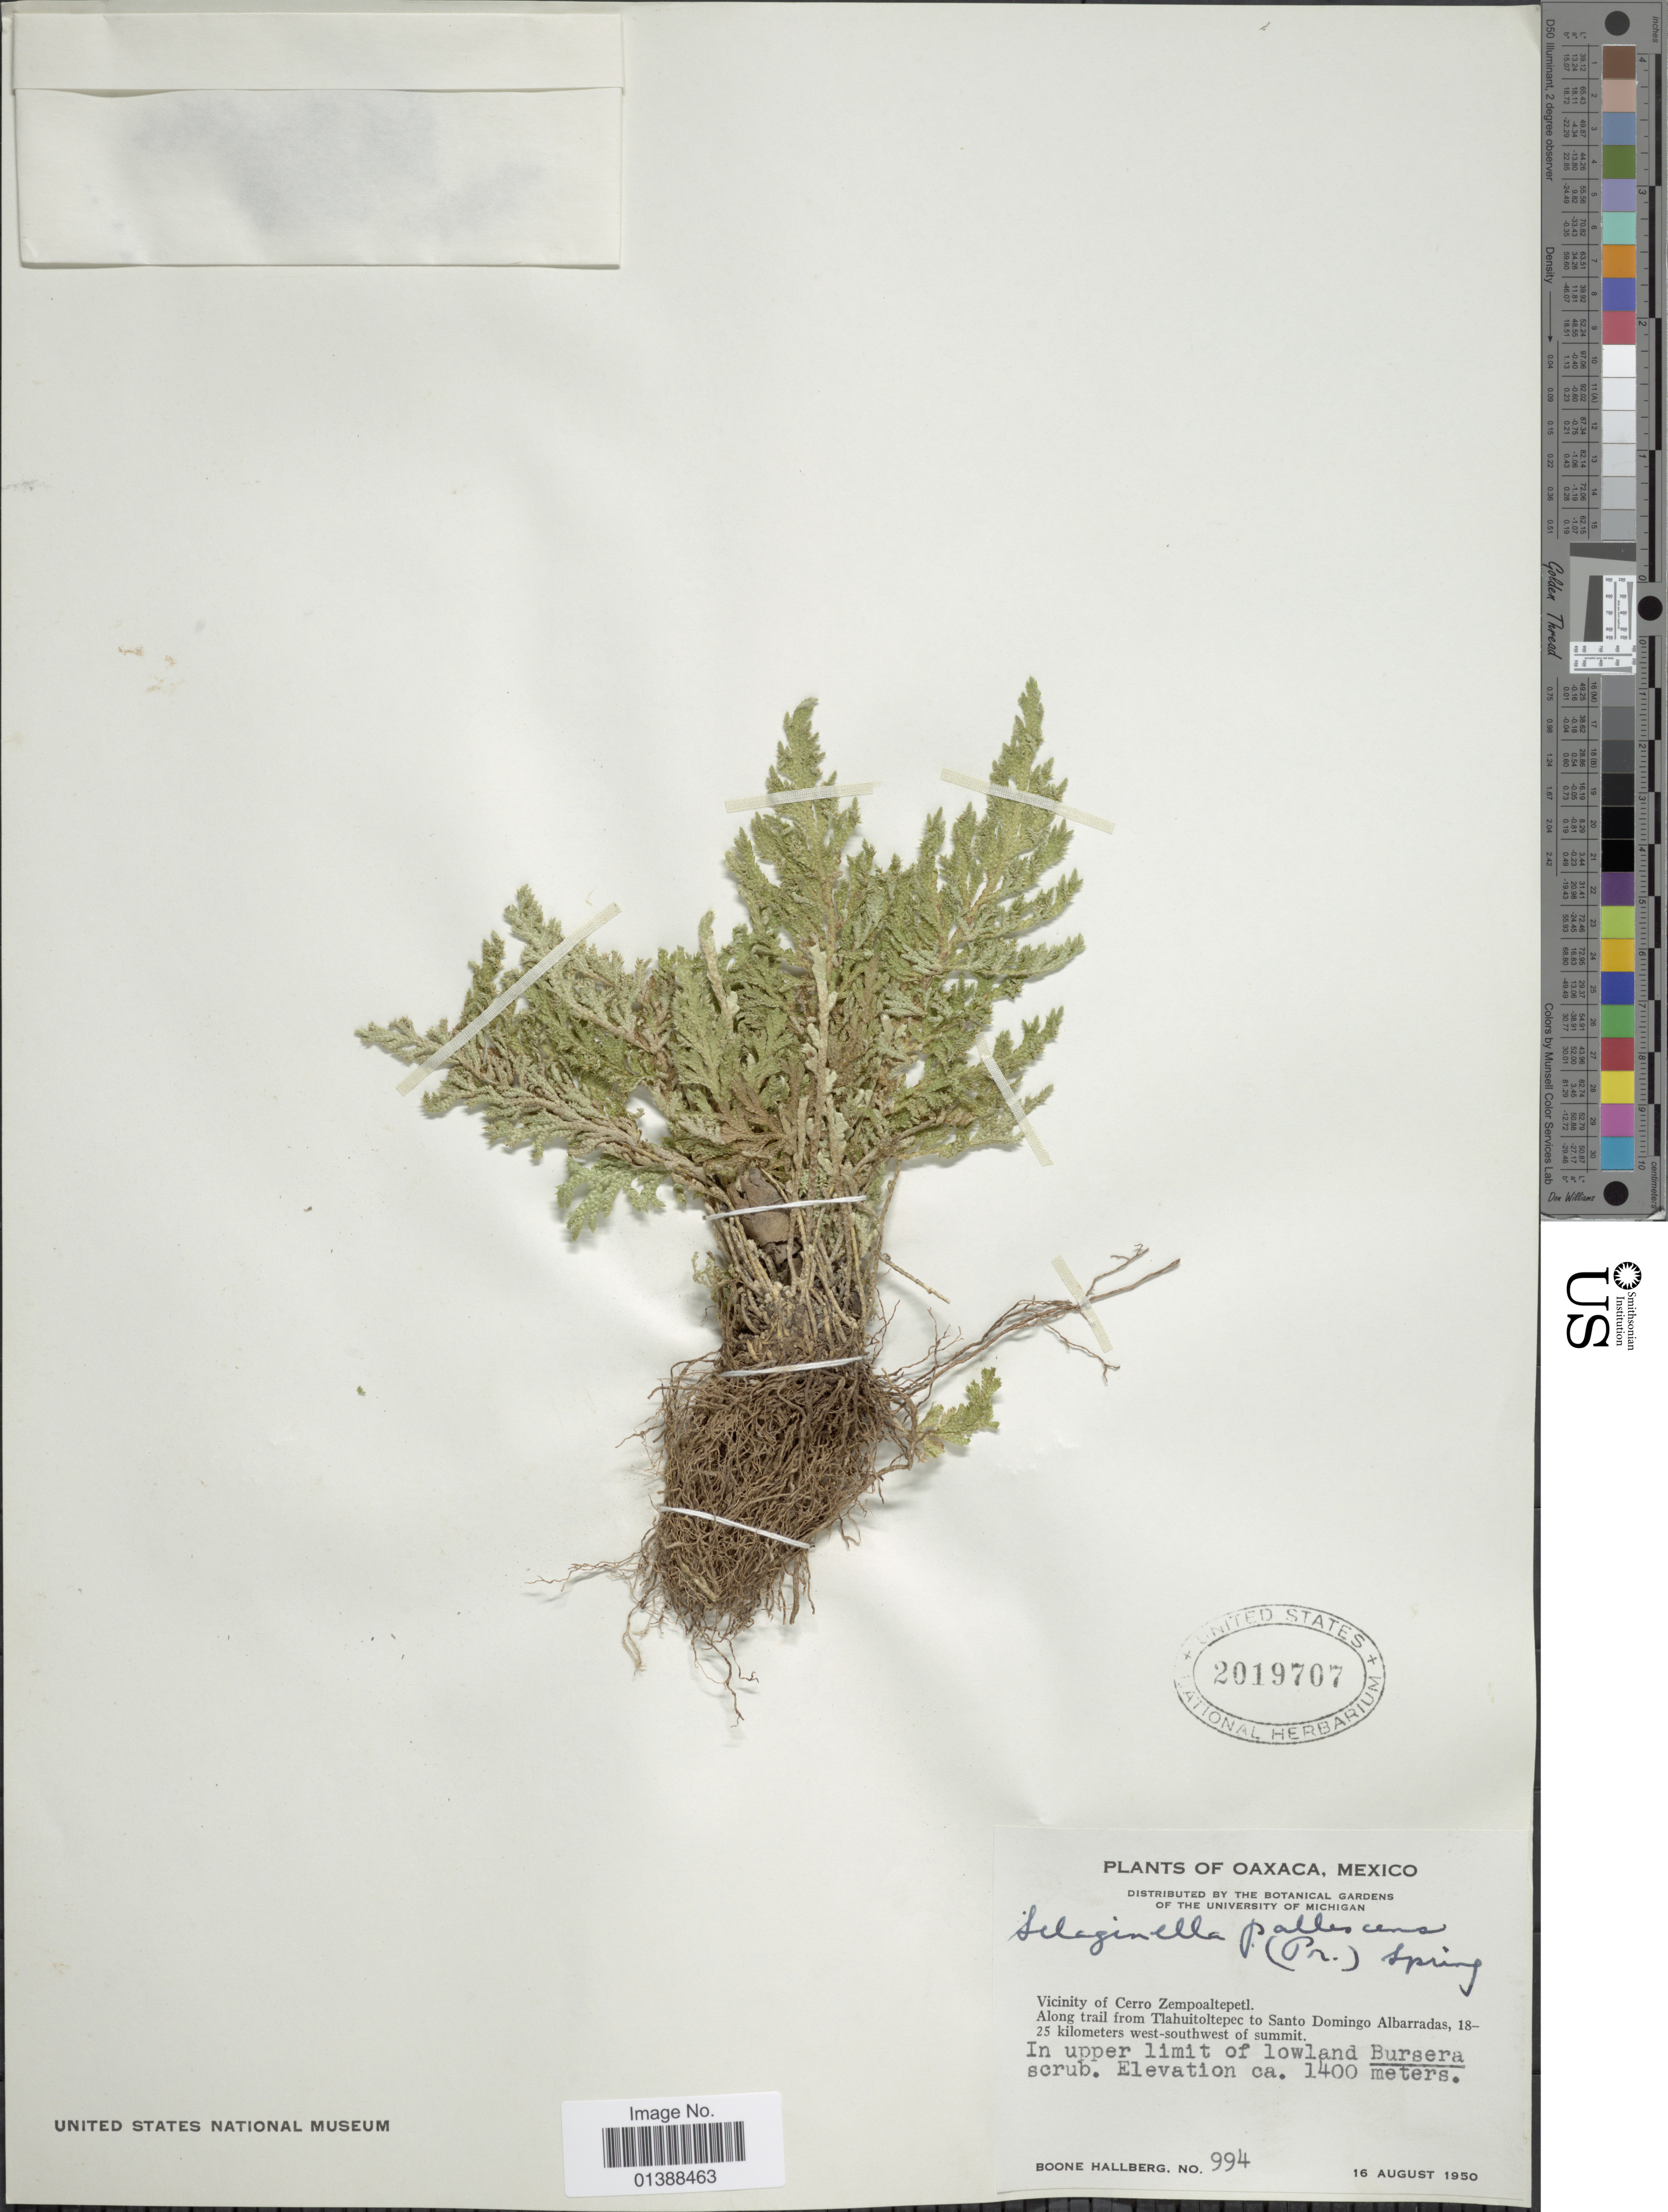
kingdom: Plantae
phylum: Tracheophyta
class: Lycopodiopsida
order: Selaginellales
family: Selaginellaceae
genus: Selaginella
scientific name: Selaginella pallescens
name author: (C. Presl) Spring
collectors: B. Hallberg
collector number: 994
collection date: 1950-08-16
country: Mexico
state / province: Oaxaca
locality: Vicinity of Cerro Zempoaltepetl. Along trail from Tlahuitepec to Santo Domingo Albarradas, 18-25 kilometers west-southwest of summit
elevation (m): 1400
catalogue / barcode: US 2019707